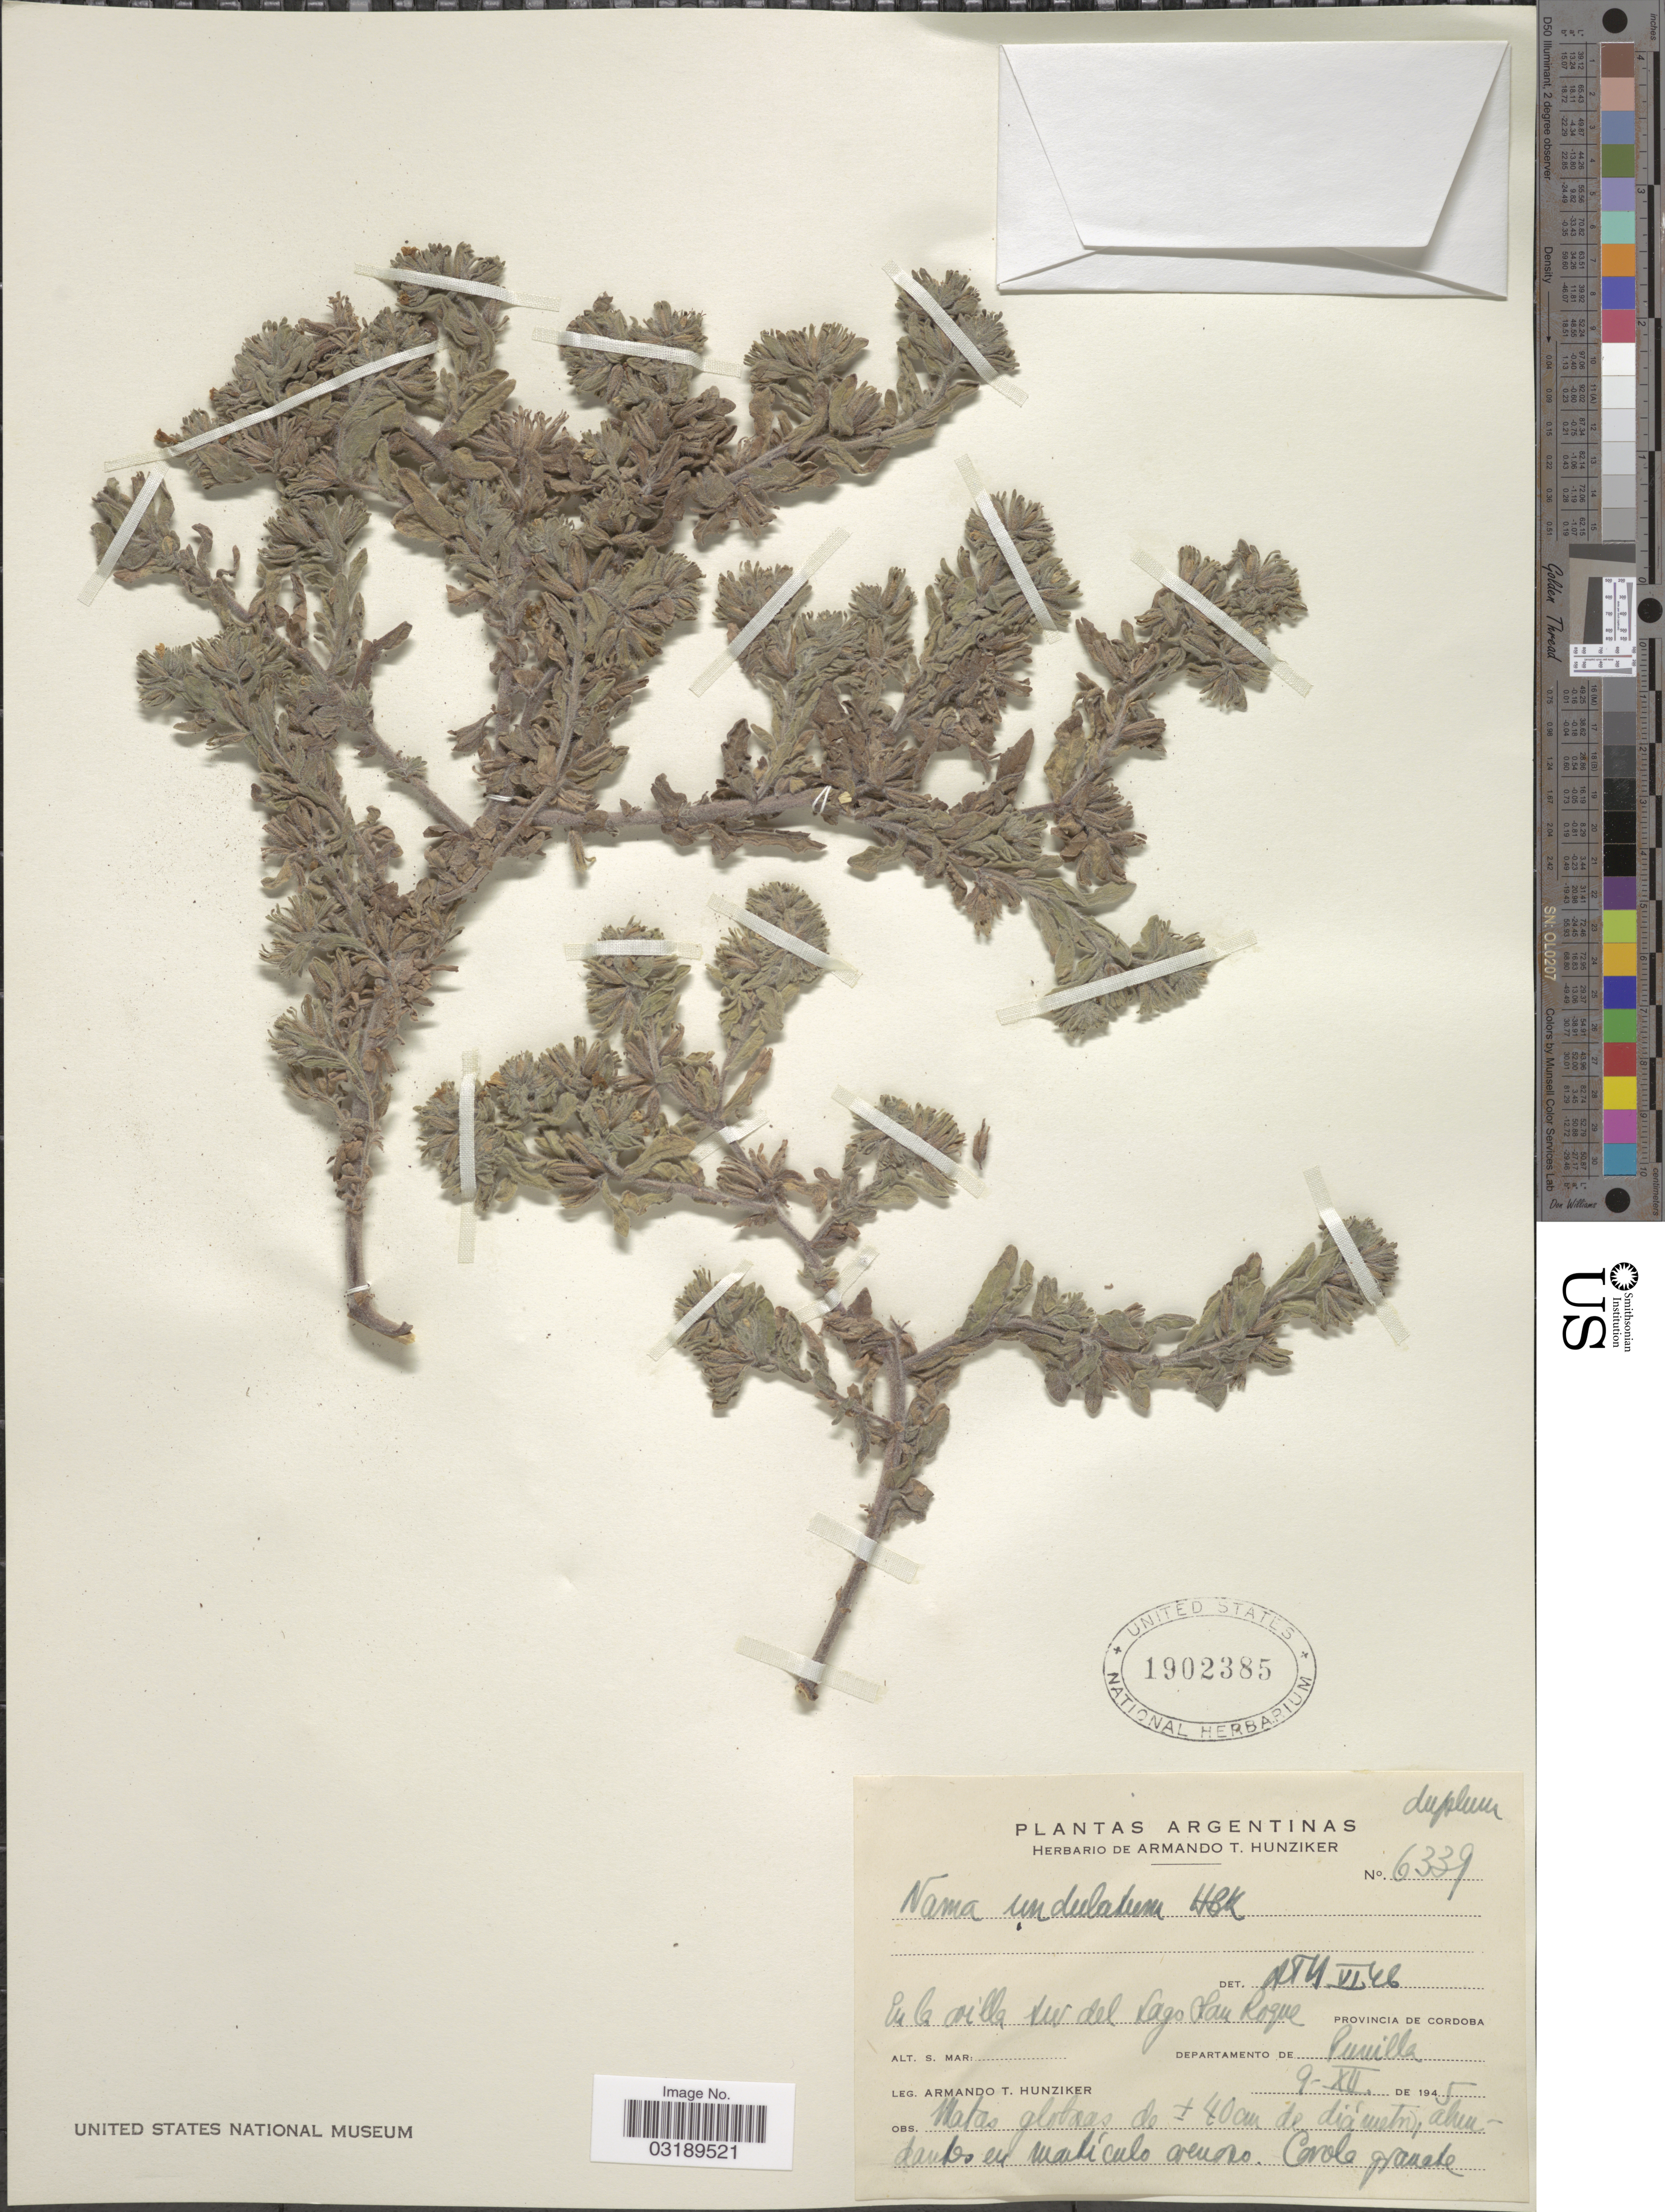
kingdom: Plantae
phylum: Tracheophyta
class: Magnoliopsida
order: Boraginales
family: Namaceae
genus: Nama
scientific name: Nama undulatum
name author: Kunth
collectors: A. T. Hunziker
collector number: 6339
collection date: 1945-12-09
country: Argentina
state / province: Cordoba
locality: En la orilla sur del Lago San Roque. Departamento de Punilla.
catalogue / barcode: US 1902385